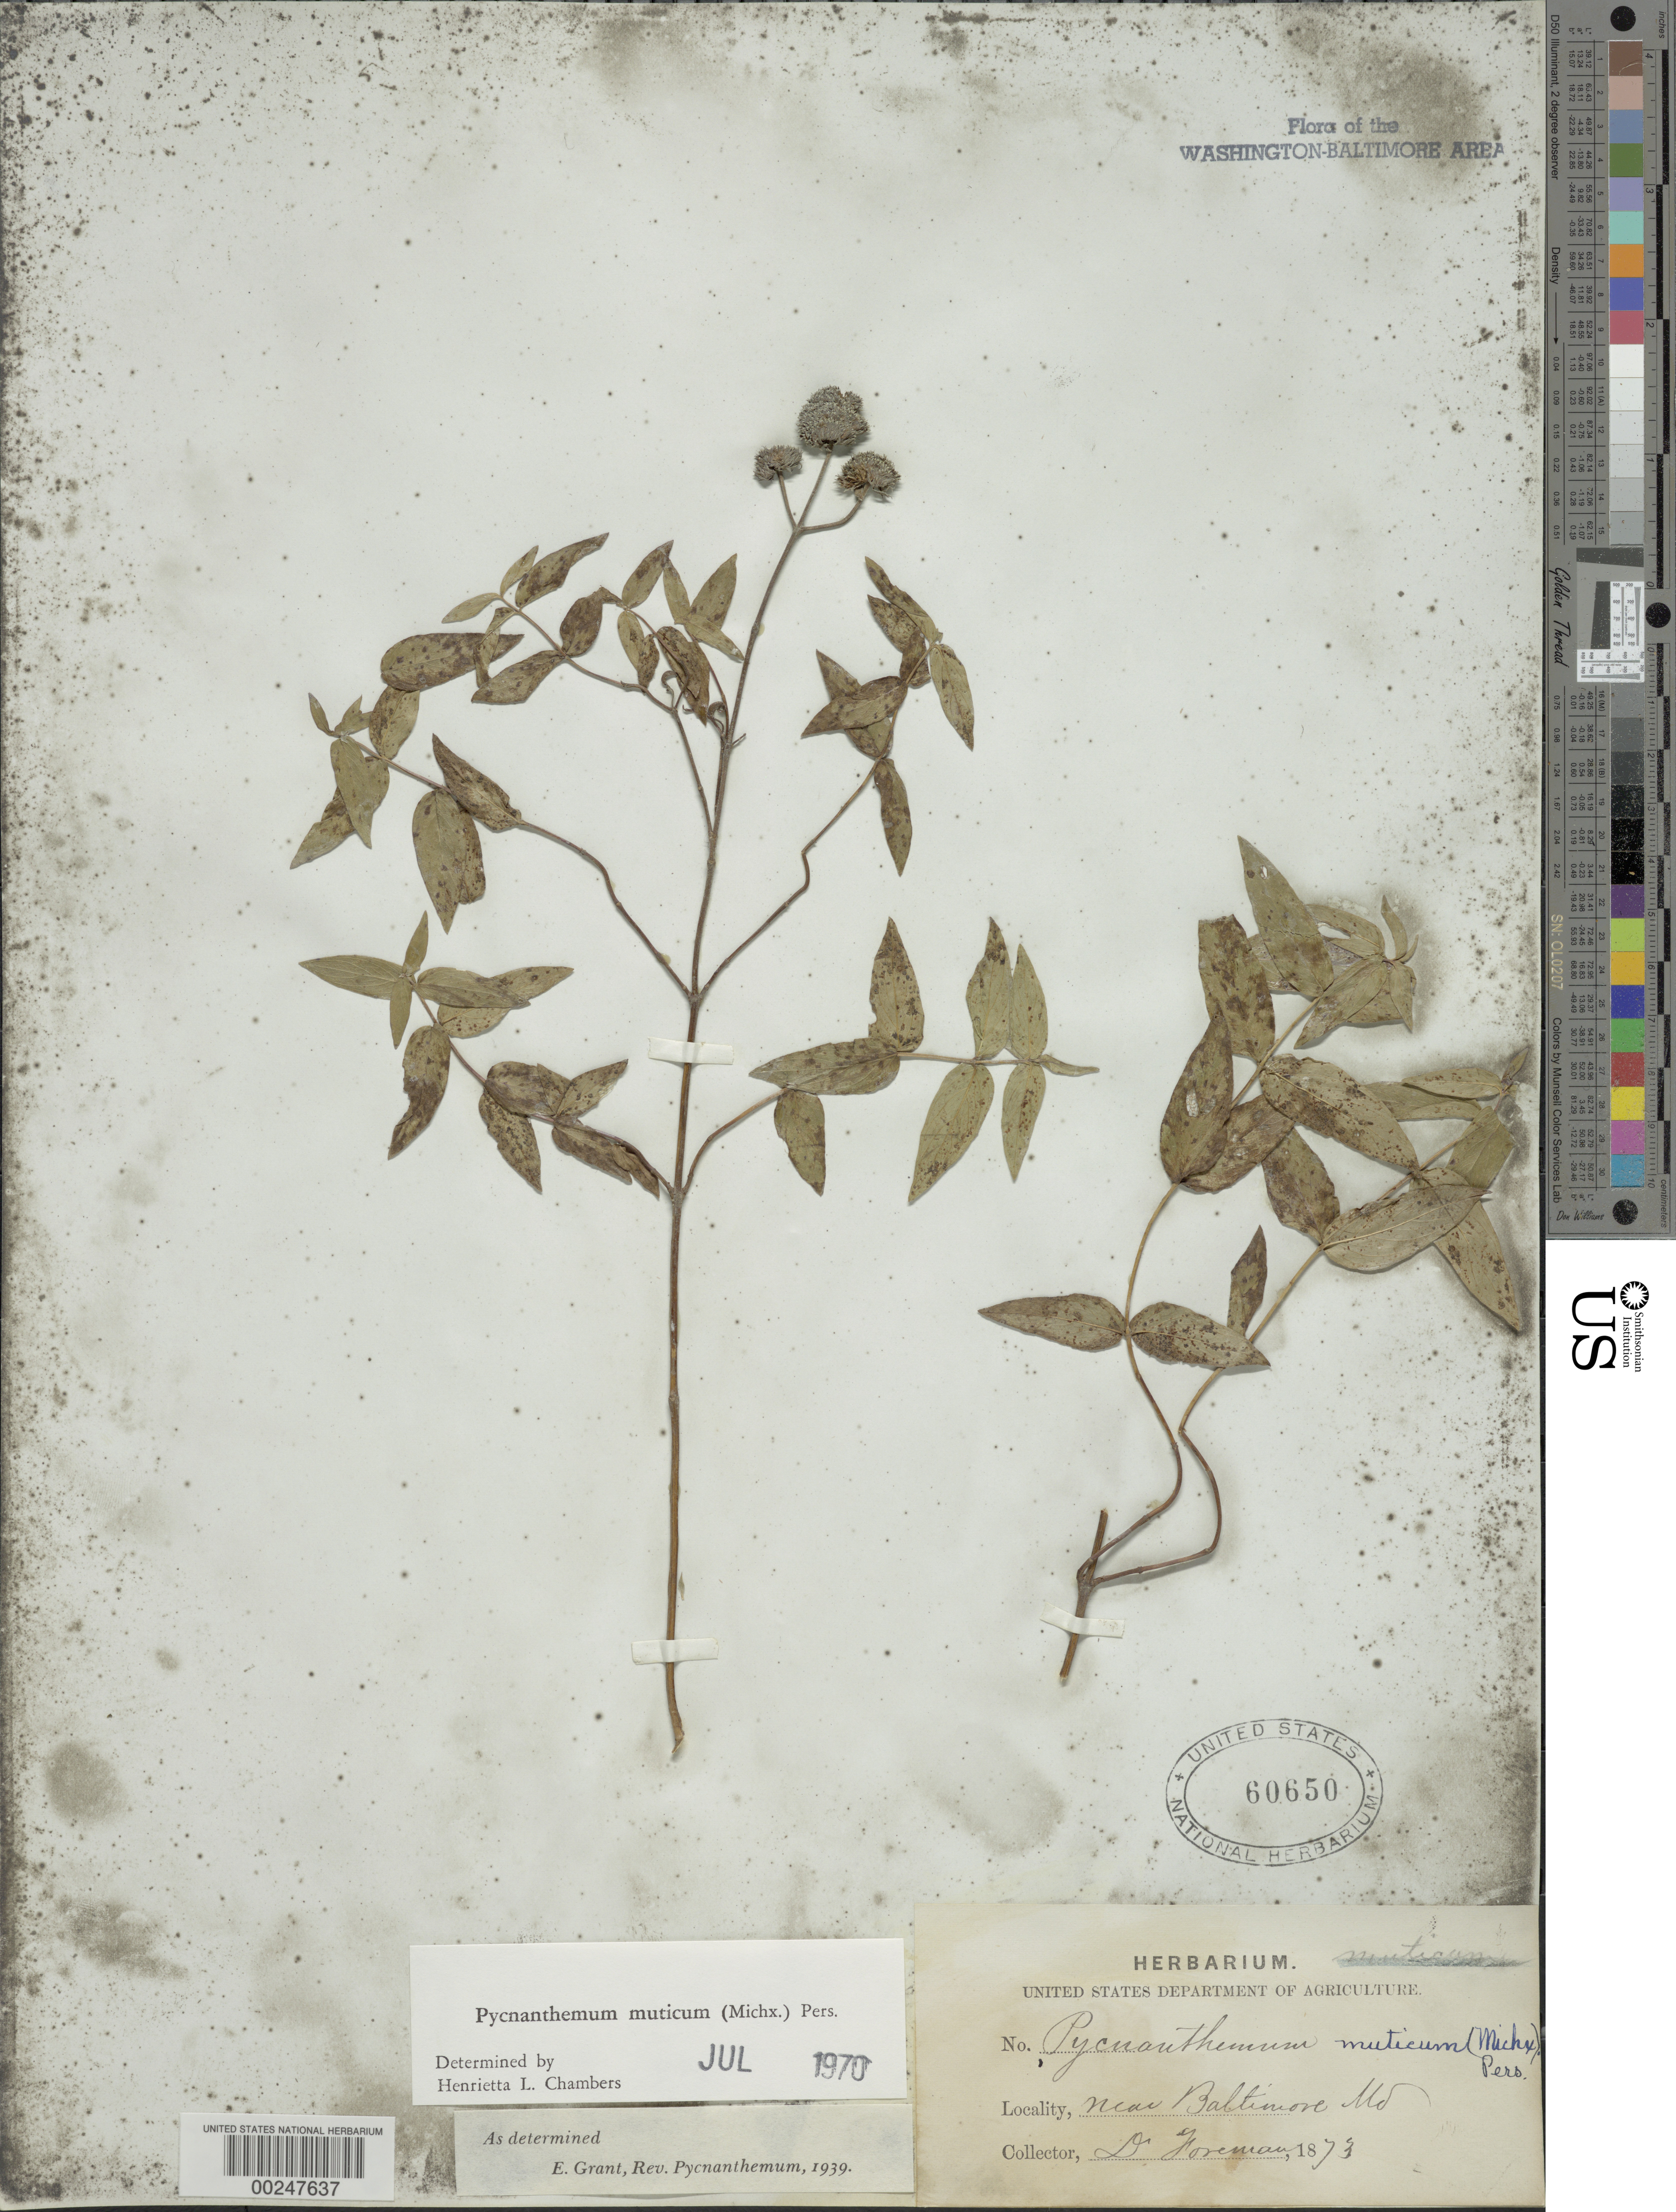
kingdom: Plantae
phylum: Tracheophyta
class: Magnoliopsida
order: Lamiales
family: Lamiaceae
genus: Pycnanthemum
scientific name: Pycnanthemum muticum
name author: (Michx.) Pers.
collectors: D. Foreman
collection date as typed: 1873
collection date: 1873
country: United States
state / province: Maryland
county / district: Baltimore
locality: Near Baltimore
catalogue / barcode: US 60650